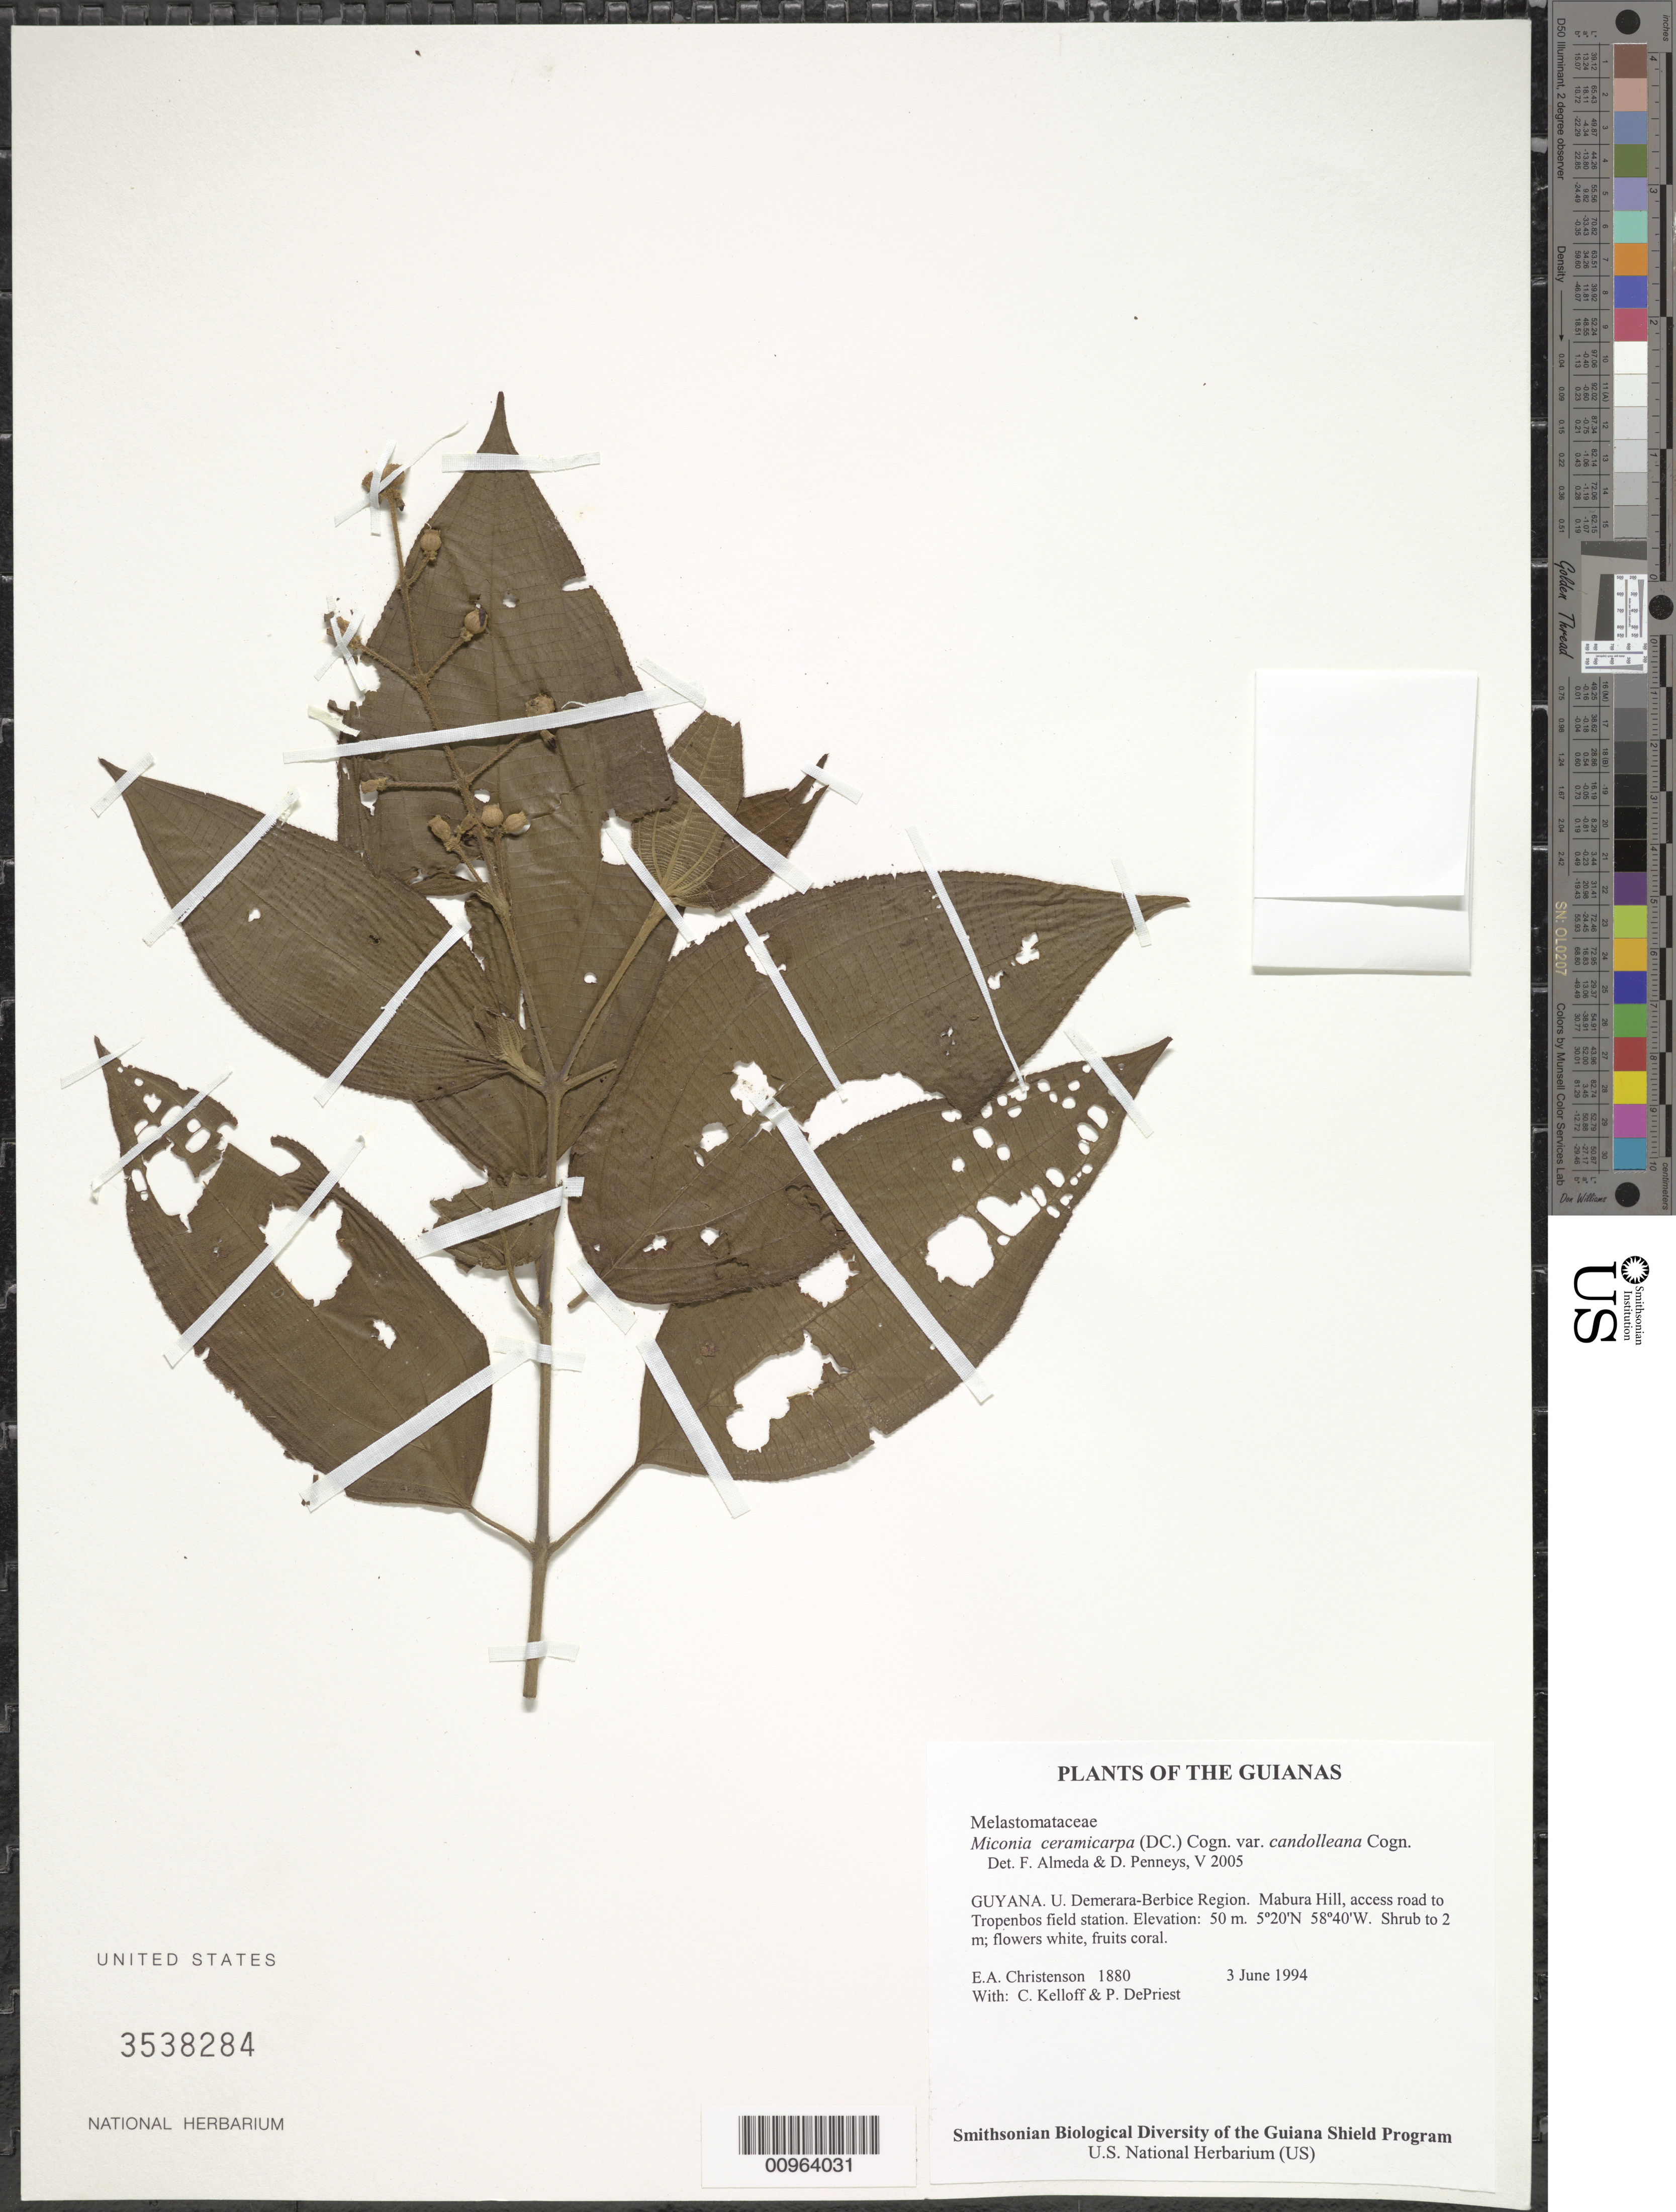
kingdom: Plantae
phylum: Tracheophyta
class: Magnoliopsida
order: Myrtales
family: Melastomataceae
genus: Miconia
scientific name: Miconia ceramicarpa var. candolleana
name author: Cogn.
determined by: Almeda, F.; Penneys, D. S.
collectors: E. A. Christenson, C. L. Kelloff & P. DePriest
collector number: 1880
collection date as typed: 3 June 1994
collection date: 1994-06-03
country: Guyana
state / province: U. Demerara-Berbice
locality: Mabura Hill, access road to Tropenbos field station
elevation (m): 50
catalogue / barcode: US 3538284